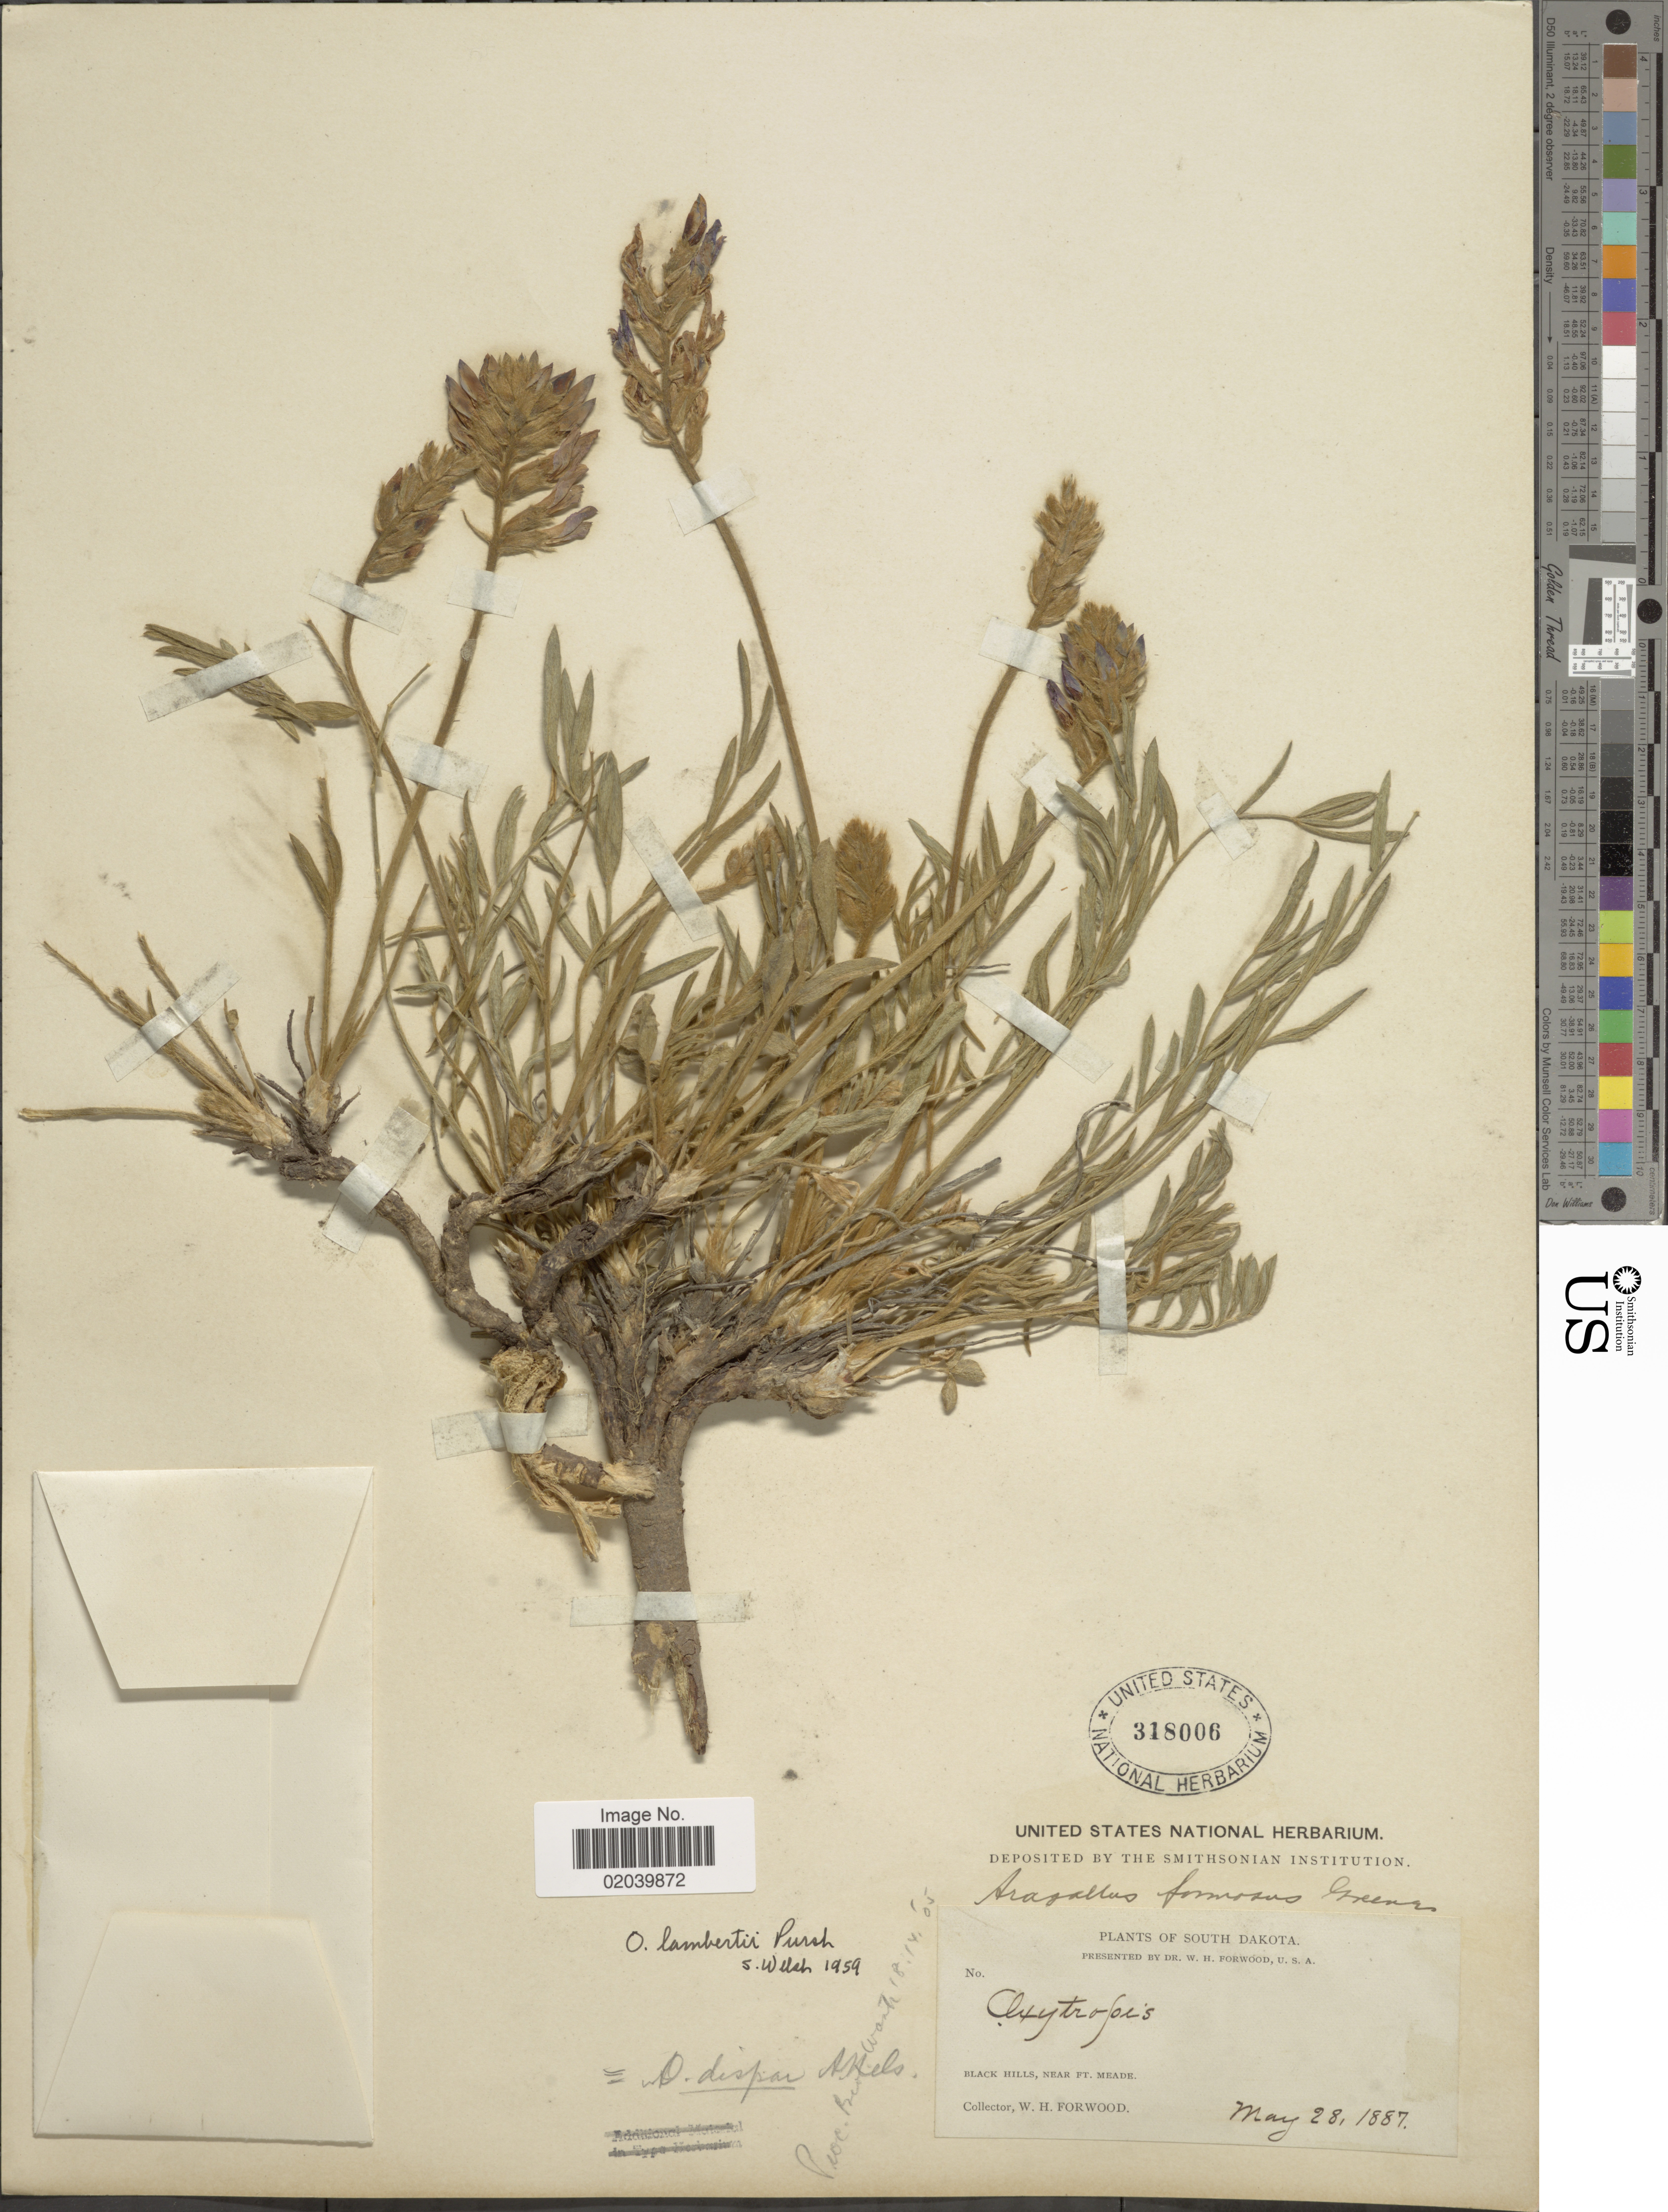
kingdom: Plantae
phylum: Tracheophyta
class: Magnoliopsida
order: Fabales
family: Fabaceae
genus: Oxytropis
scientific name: Oxytropis lambertii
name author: Pursh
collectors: W. Forwood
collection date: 1887-05-28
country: United States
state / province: South Dakota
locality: Black Hills, near Ft. Meade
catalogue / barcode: US 318006